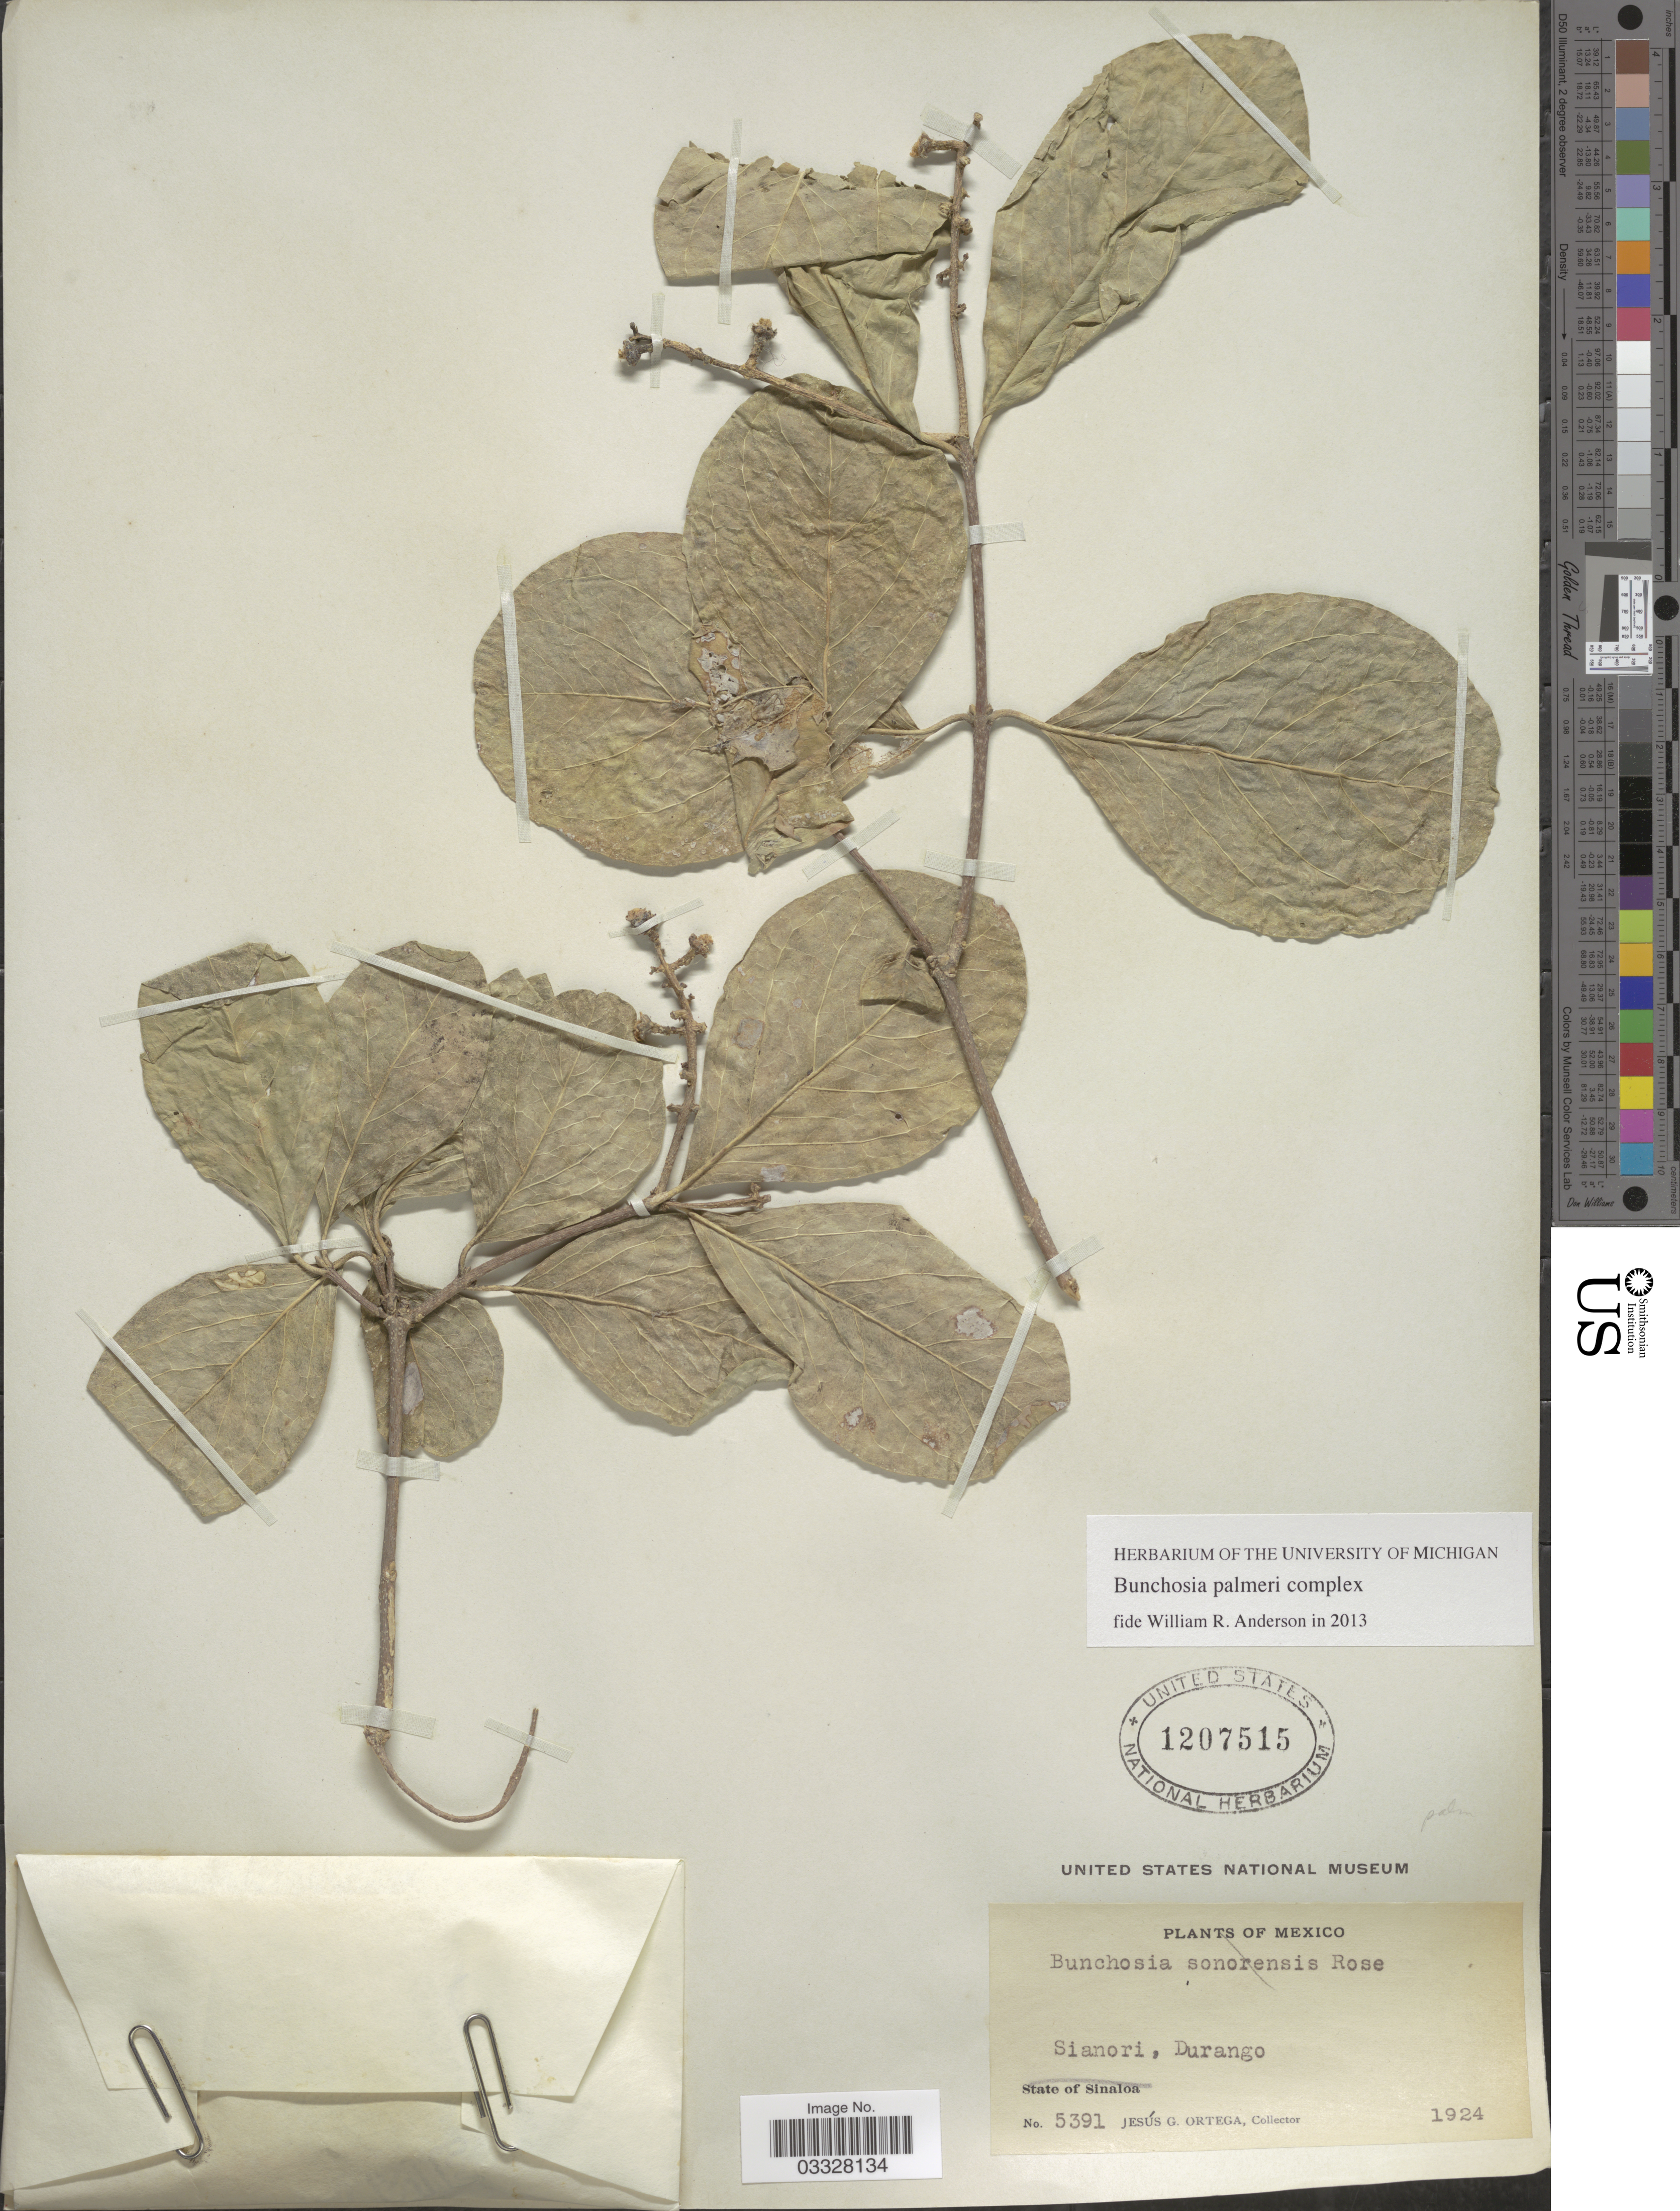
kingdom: Plantae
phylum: Tracheophyta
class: Magnoliopsida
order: Malpighiales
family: Malpighiaceae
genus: Bunchosia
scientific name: Bunchosia palmeri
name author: S. Watson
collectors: J. Ortega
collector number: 5391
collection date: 1924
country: Mexico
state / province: Durango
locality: Sianori.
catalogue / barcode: US 1207515